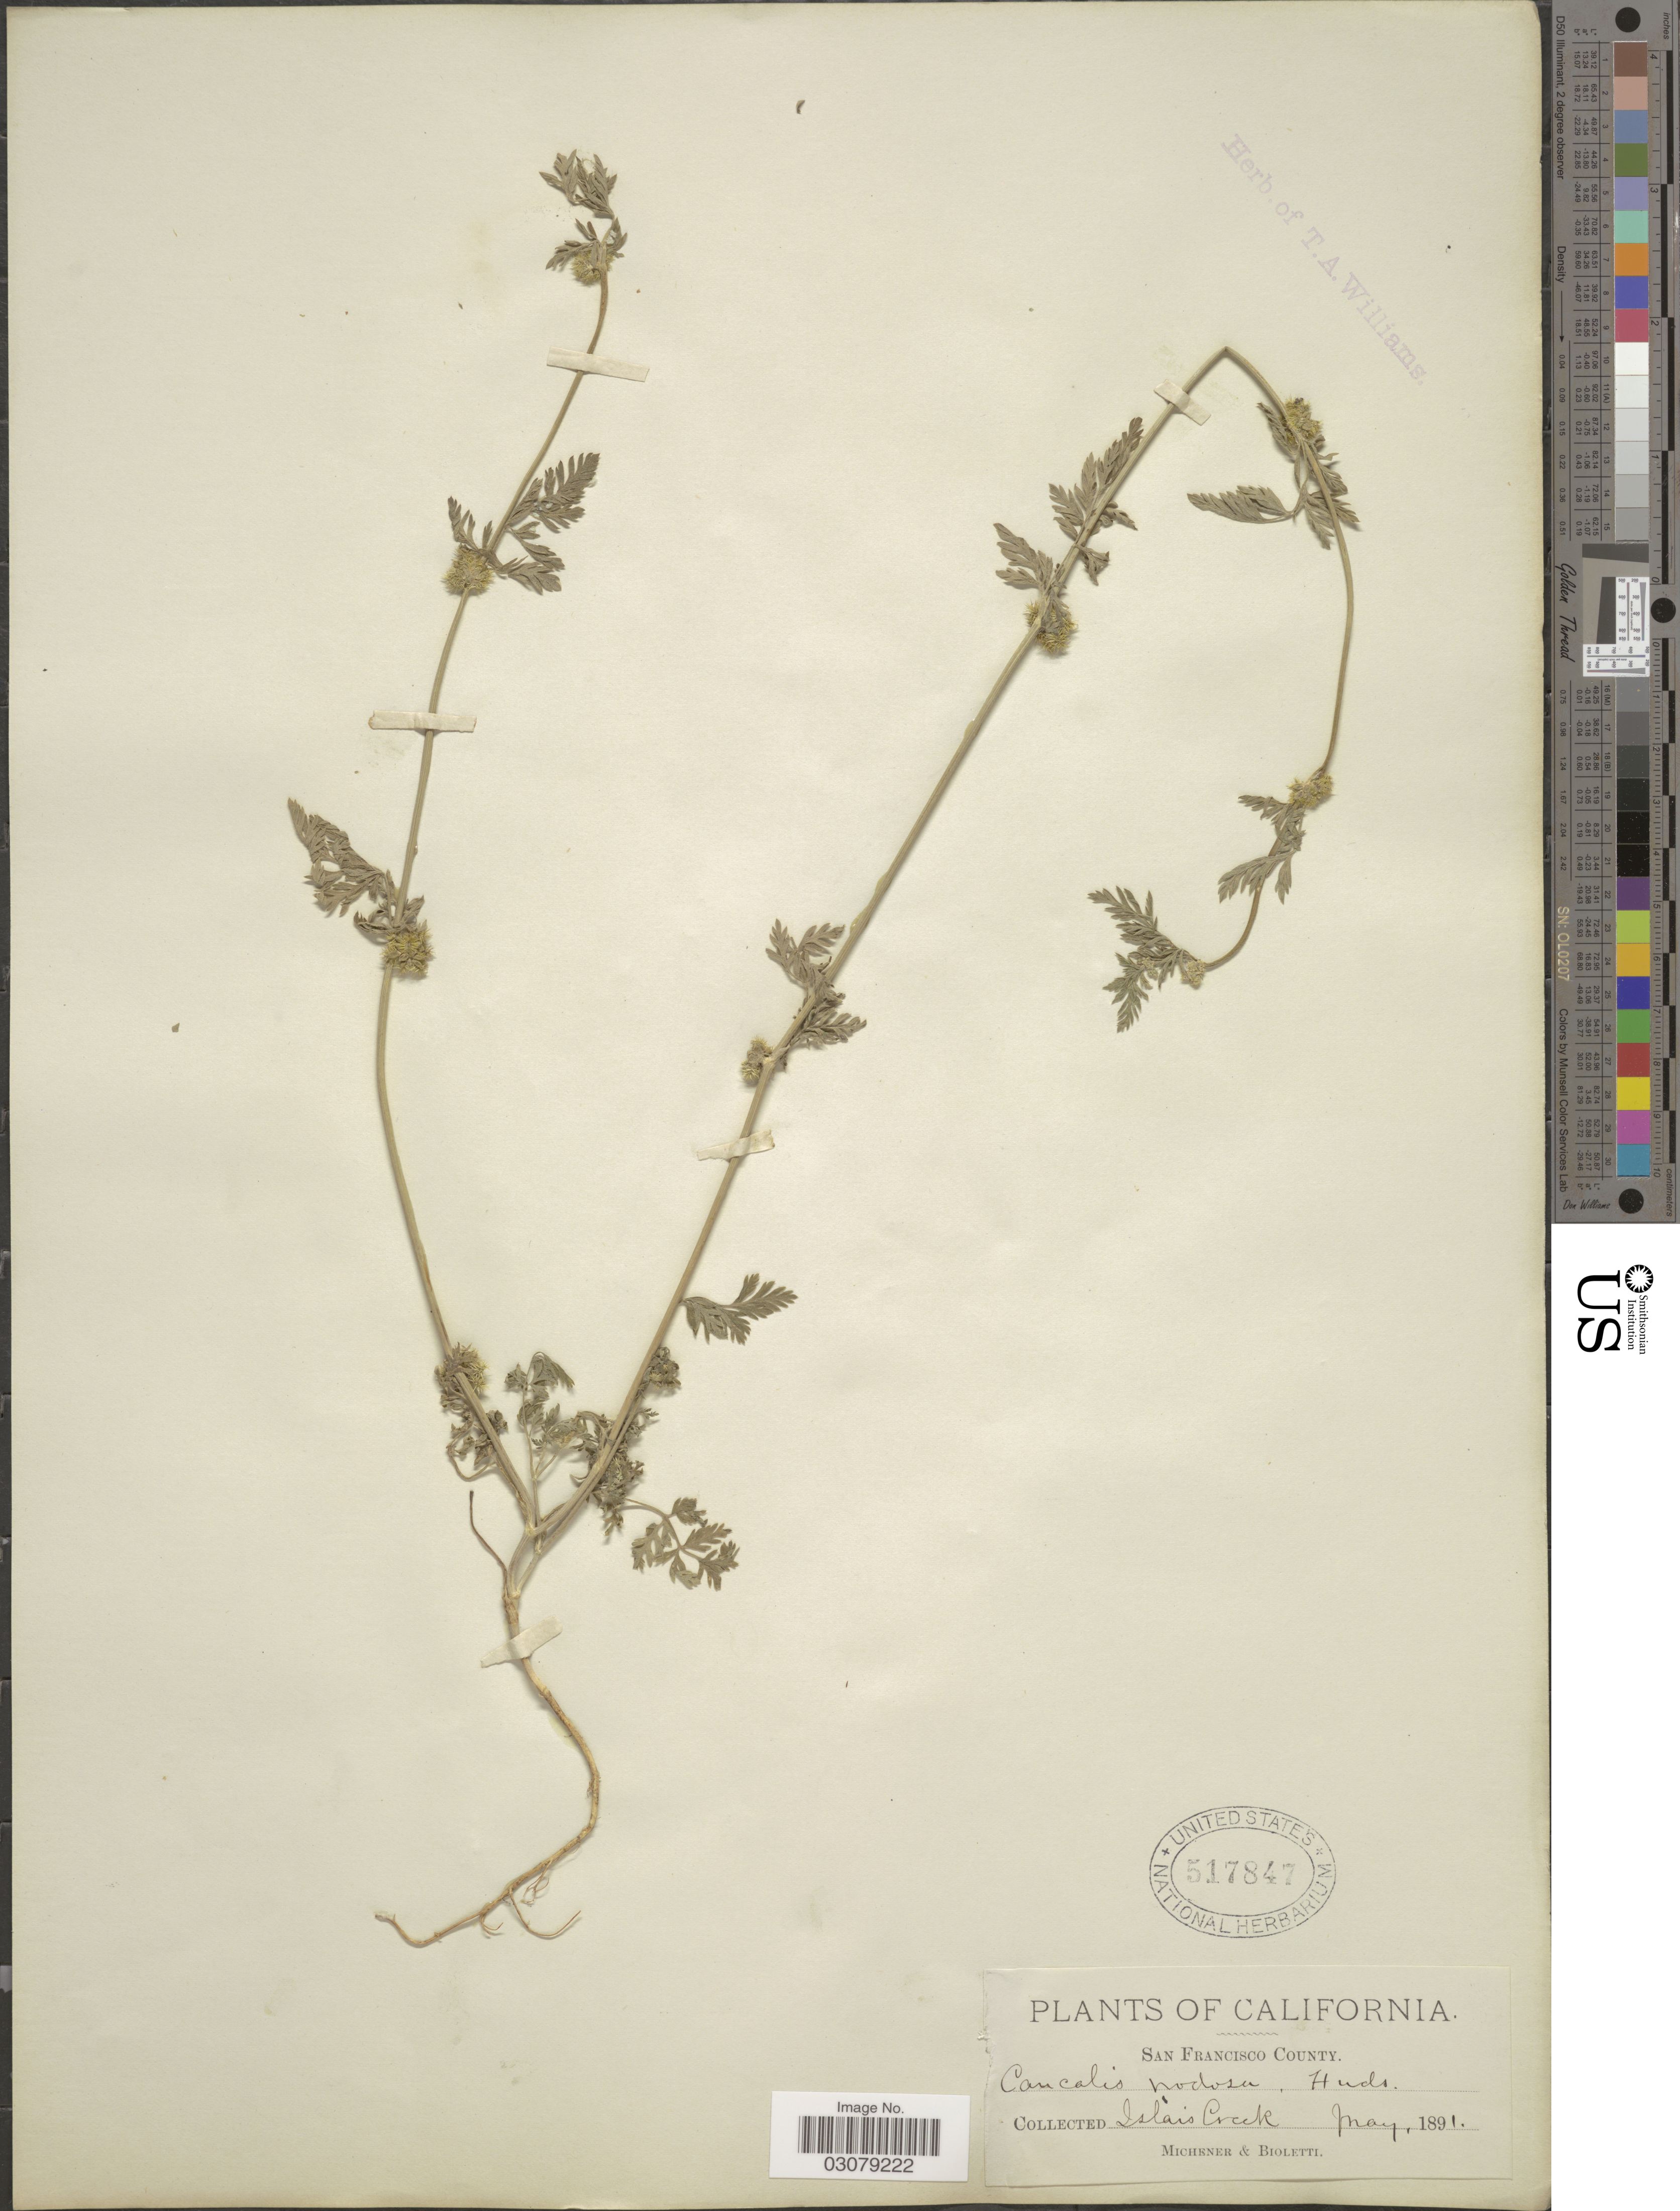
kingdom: Plantae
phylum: Tracheophyta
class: Magnoliopsida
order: Apiales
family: Apiaceae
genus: Torilis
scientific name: Torilis nodosa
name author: (L.) Gaertn.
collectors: -. Michener & -- Bioletti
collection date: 1891-05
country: United States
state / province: California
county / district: San Francisco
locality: San Francisco County. Islais Creek.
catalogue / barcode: US 517847